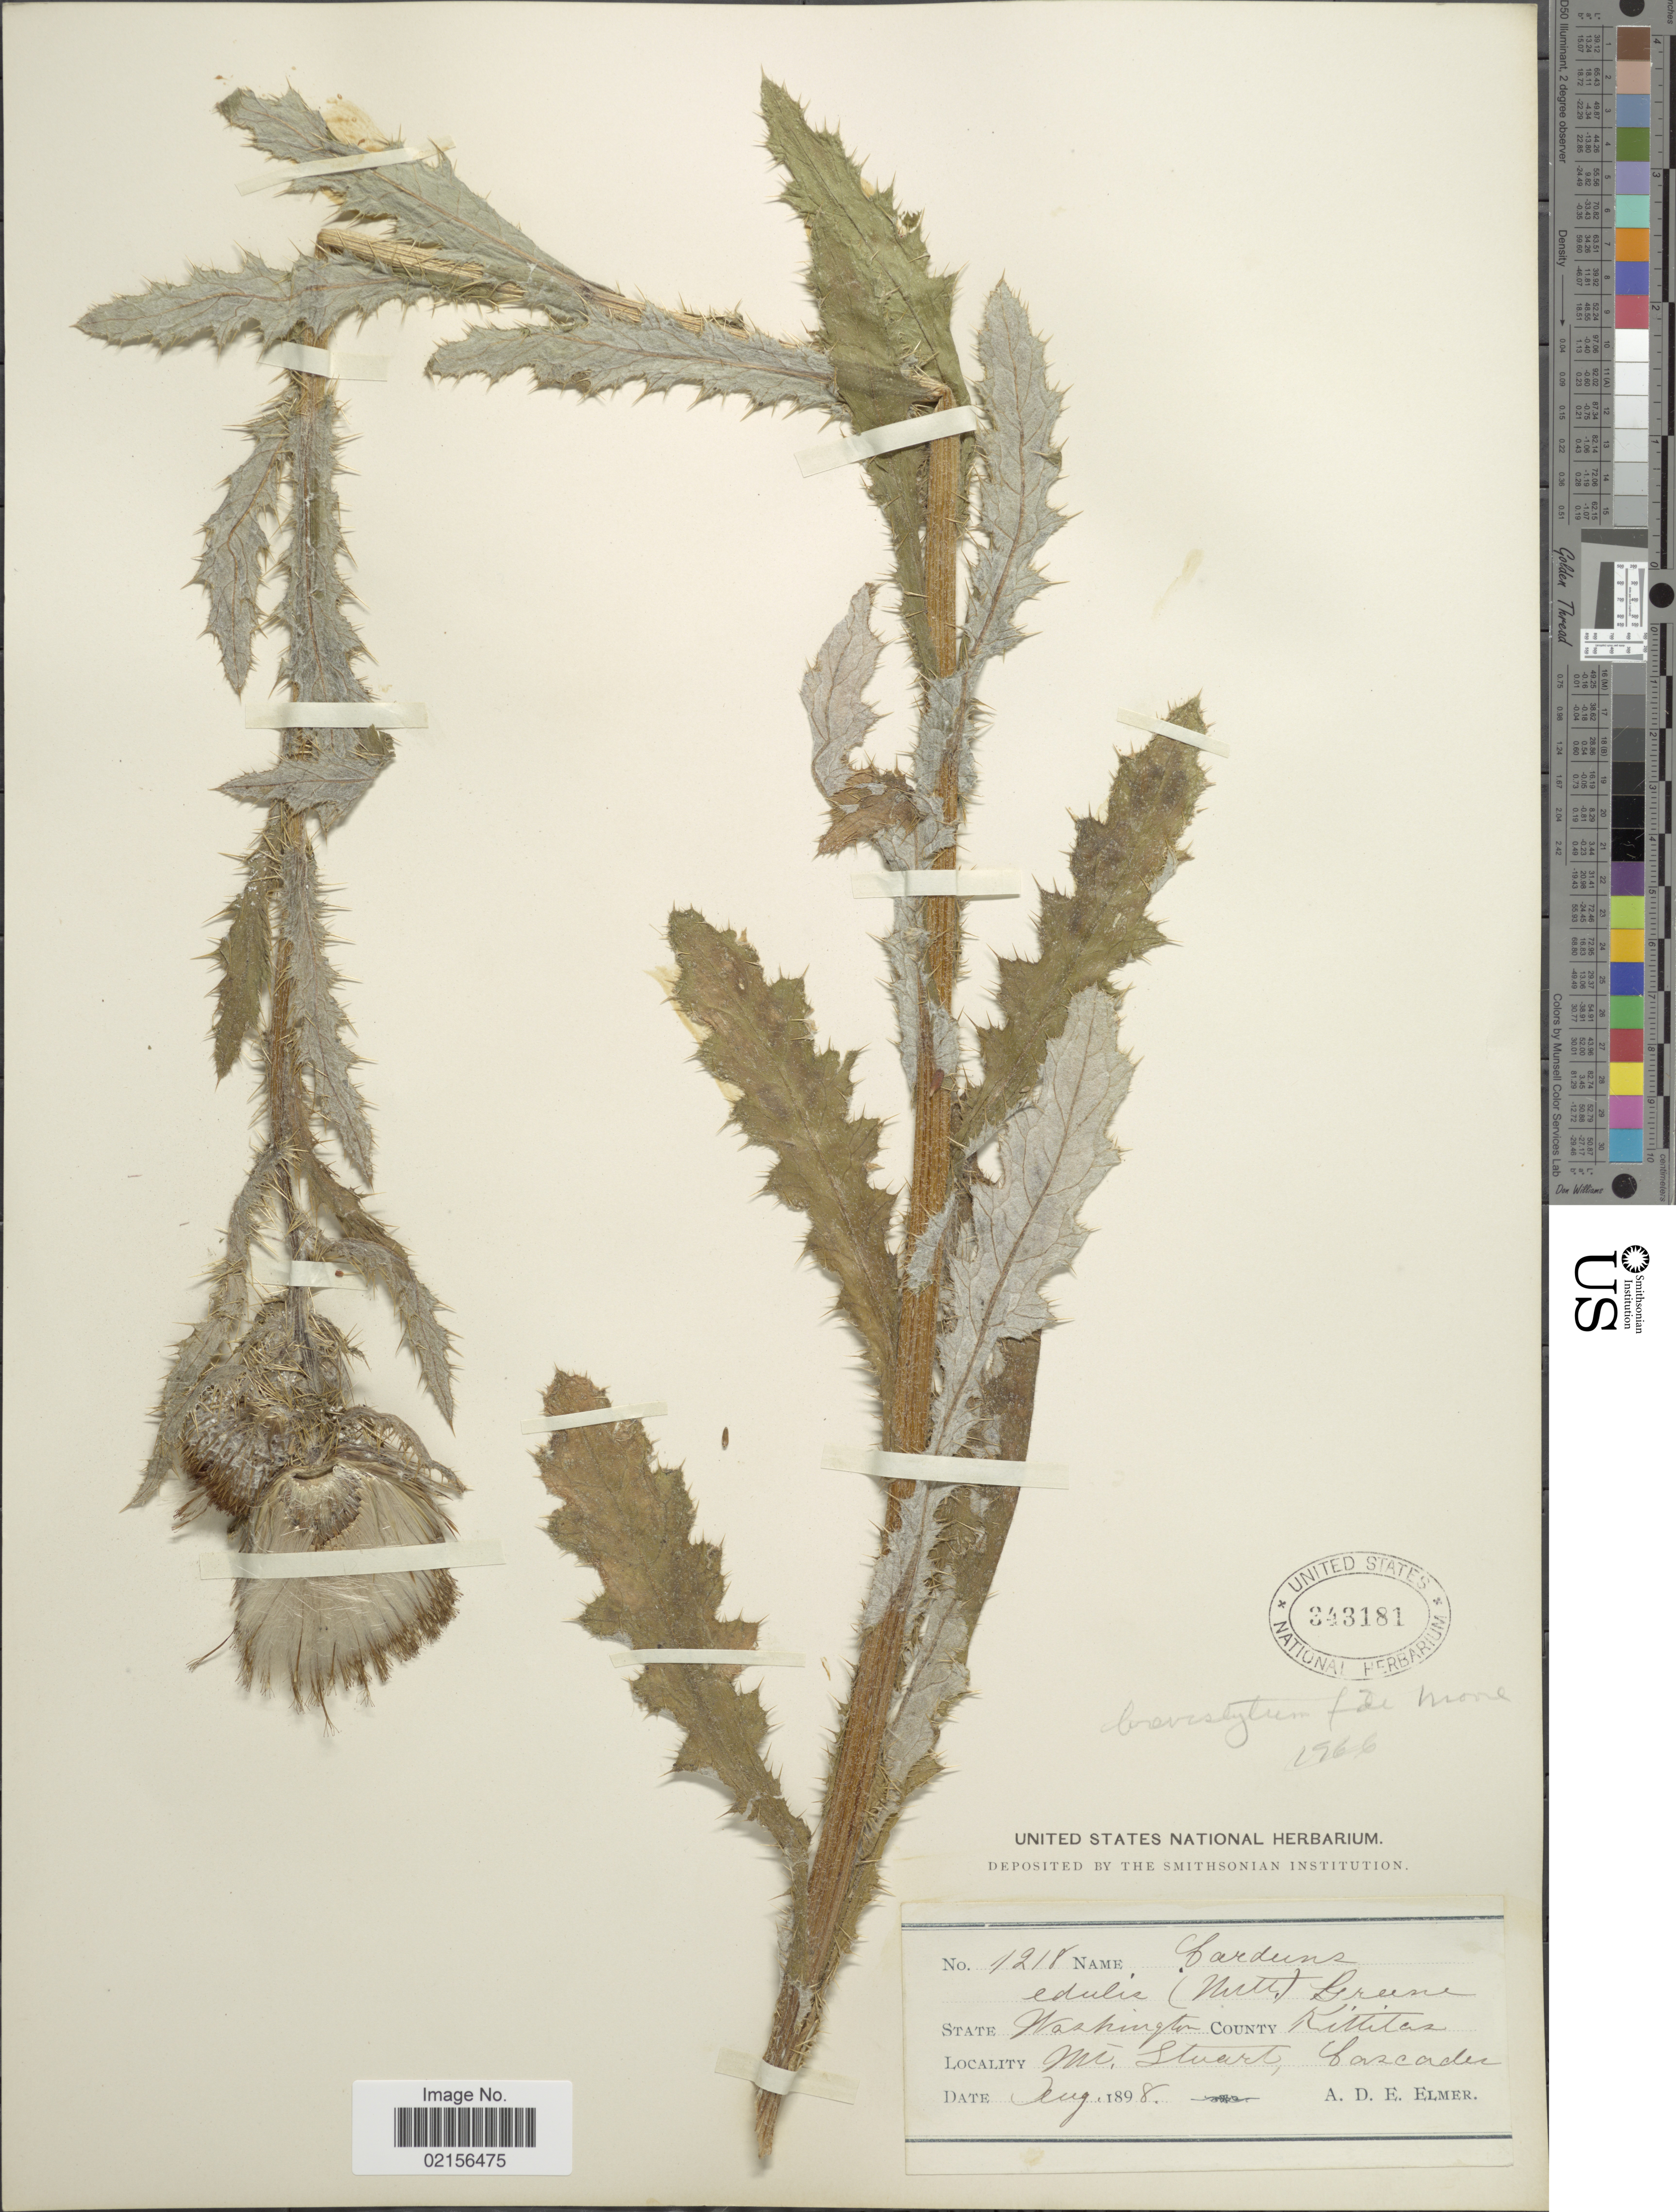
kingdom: Plantae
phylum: Tracheophyta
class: Magnoliopsida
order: Asterales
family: Asteraceae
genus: Cirsium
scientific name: Cirsium brevistylum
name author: Cronq.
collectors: A. D. E. Elmer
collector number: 1218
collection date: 1898-08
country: United States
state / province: Washington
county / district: Kittitas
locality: County Kittitas, Mt. Stuart, Cascades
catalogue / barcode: US 343181